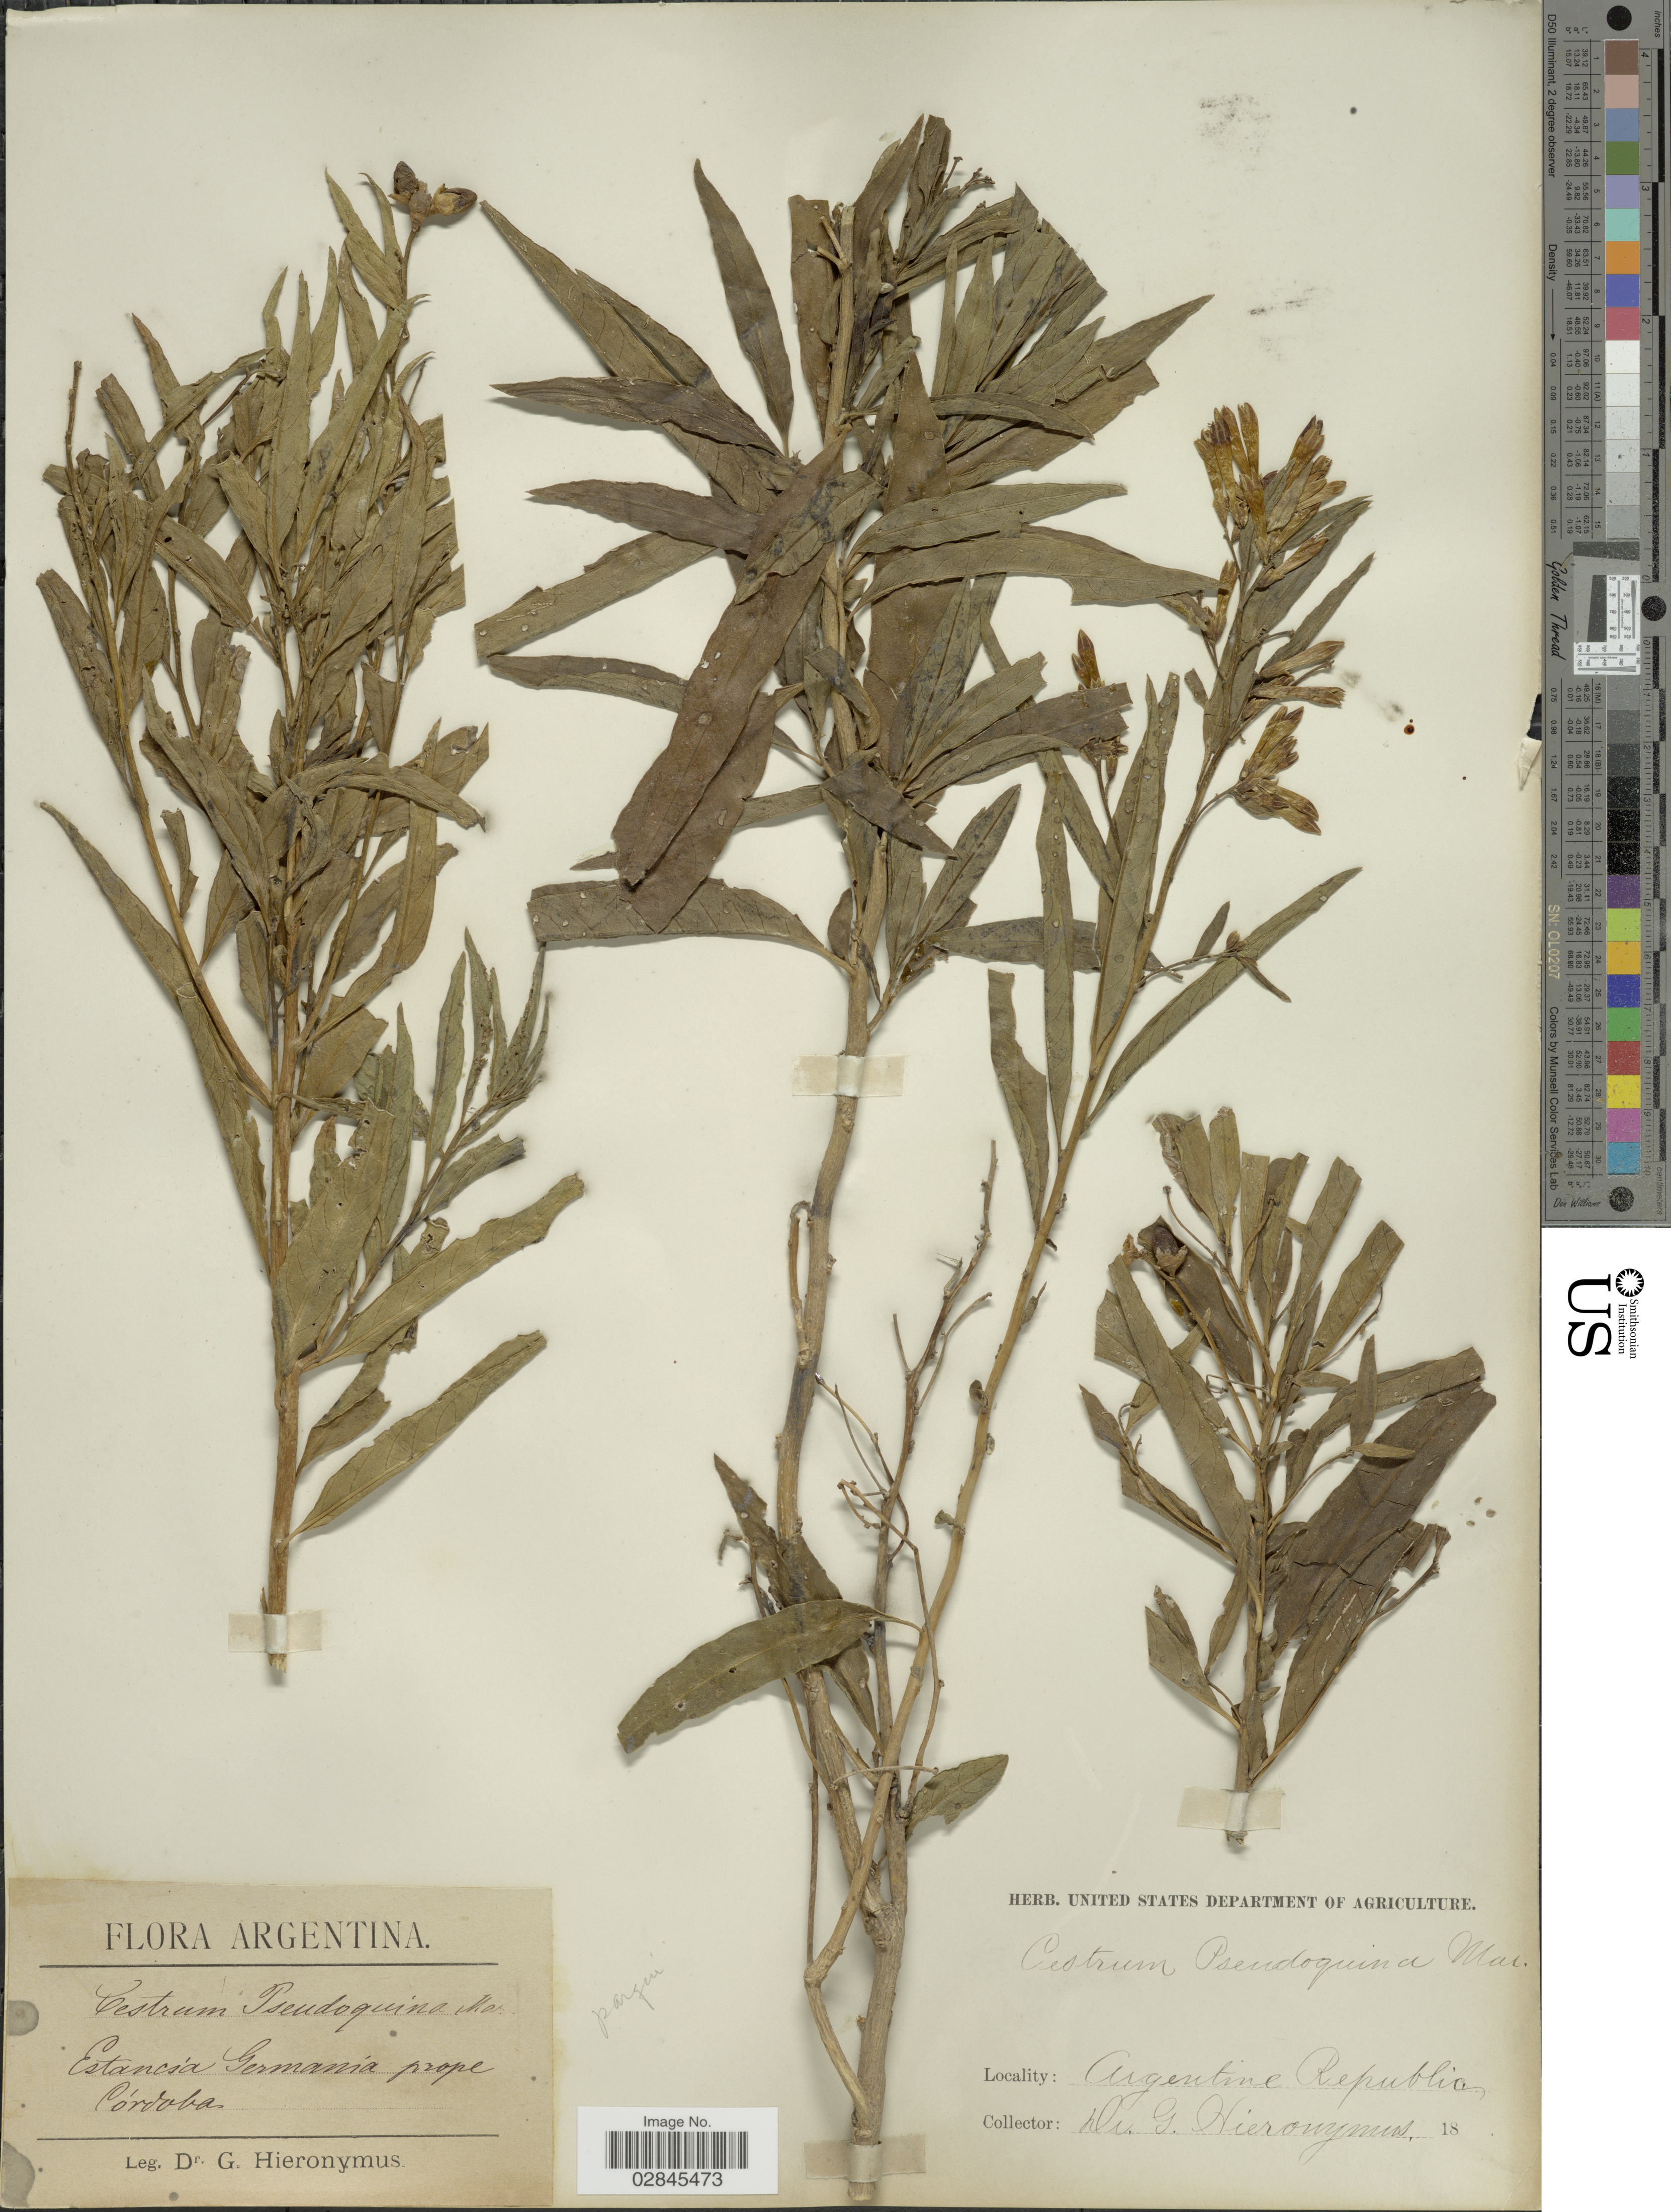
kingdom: Plantae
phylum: Tracheophyta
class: Magnoliopsida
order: Solanales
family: Solanaceae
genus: Cestrum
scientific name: Cestrum parqui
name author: L'Hér.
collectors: G. H. Hieronymus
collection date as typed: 18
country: Argentina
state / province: Cordoba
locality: Estancia Germania prope Córdoba.